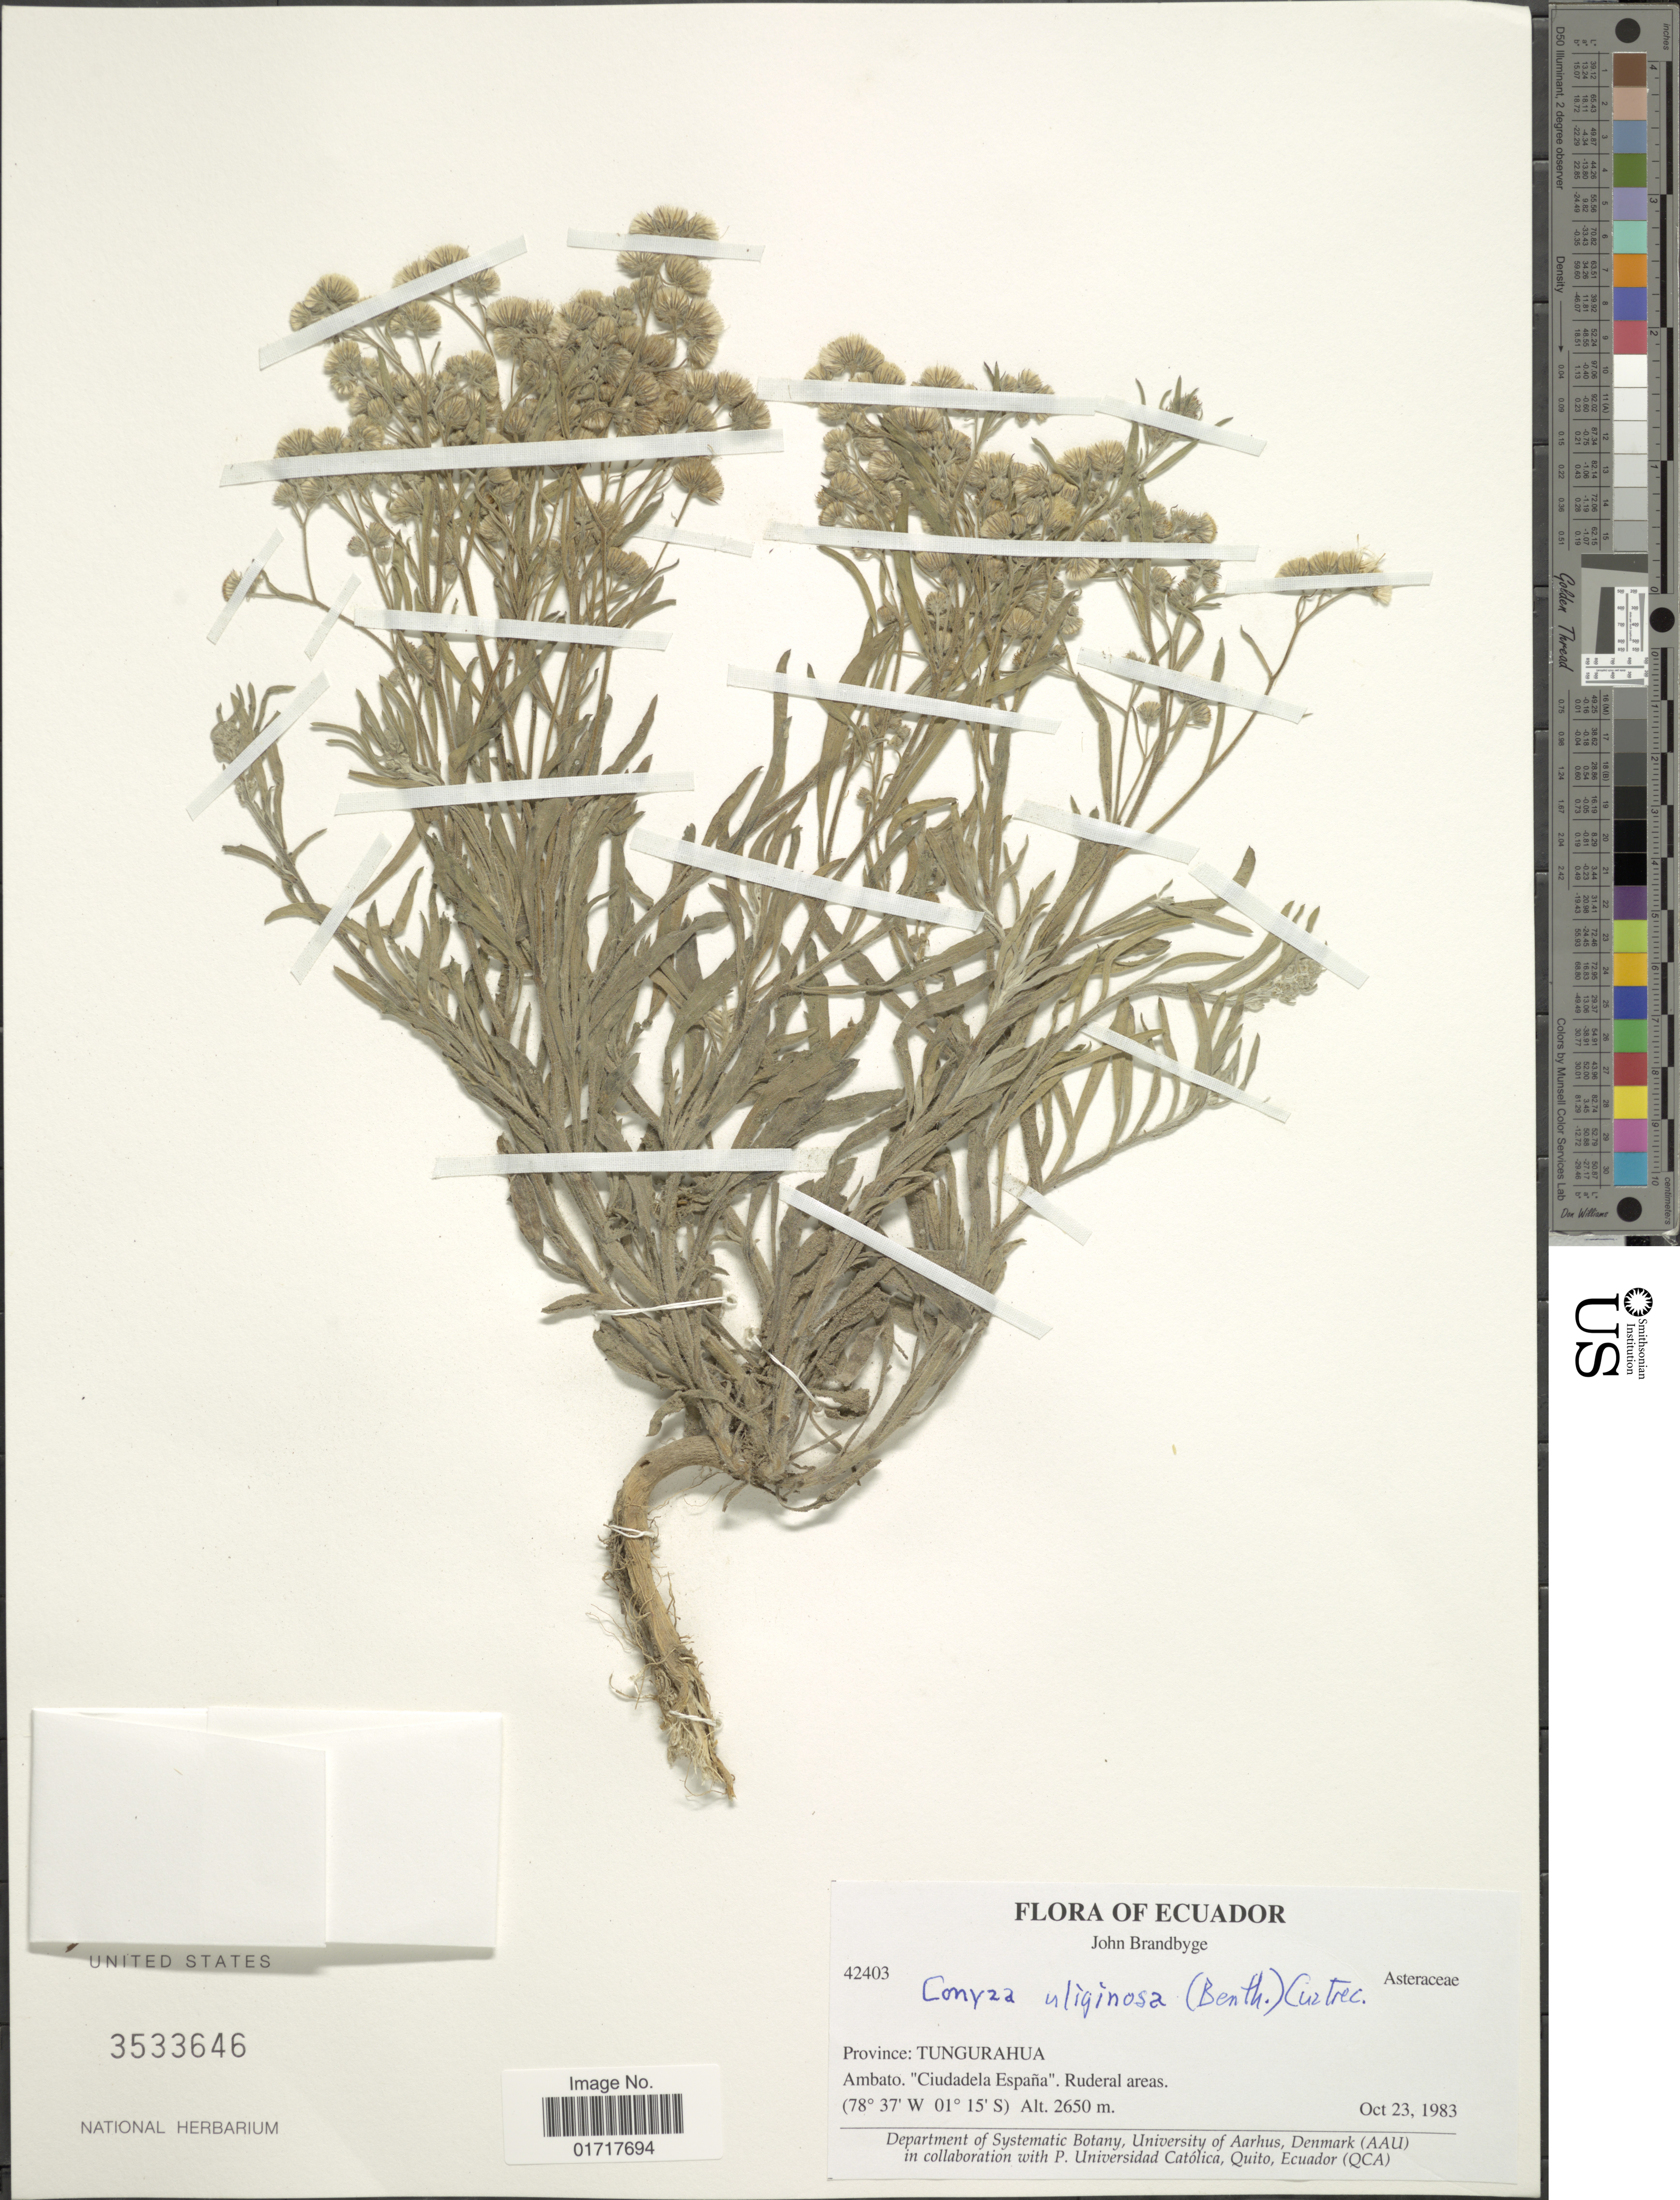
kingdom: Plantae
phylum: Tracheophyta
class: Magnoliopsida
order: Asterales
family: Asteraceae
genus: Conyza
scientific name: Conyza uliginosa var. colimbiana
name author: (Hieron.) Cuatrec.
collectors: J. Brandbyge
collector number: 42403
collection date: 1983-10-23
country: Ecuador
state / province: Tungurahua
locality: Province: Tungurahua. Ambato. "Ciudadela Espana".Ruderal areas.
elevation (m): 2650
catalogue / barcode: US 3533646